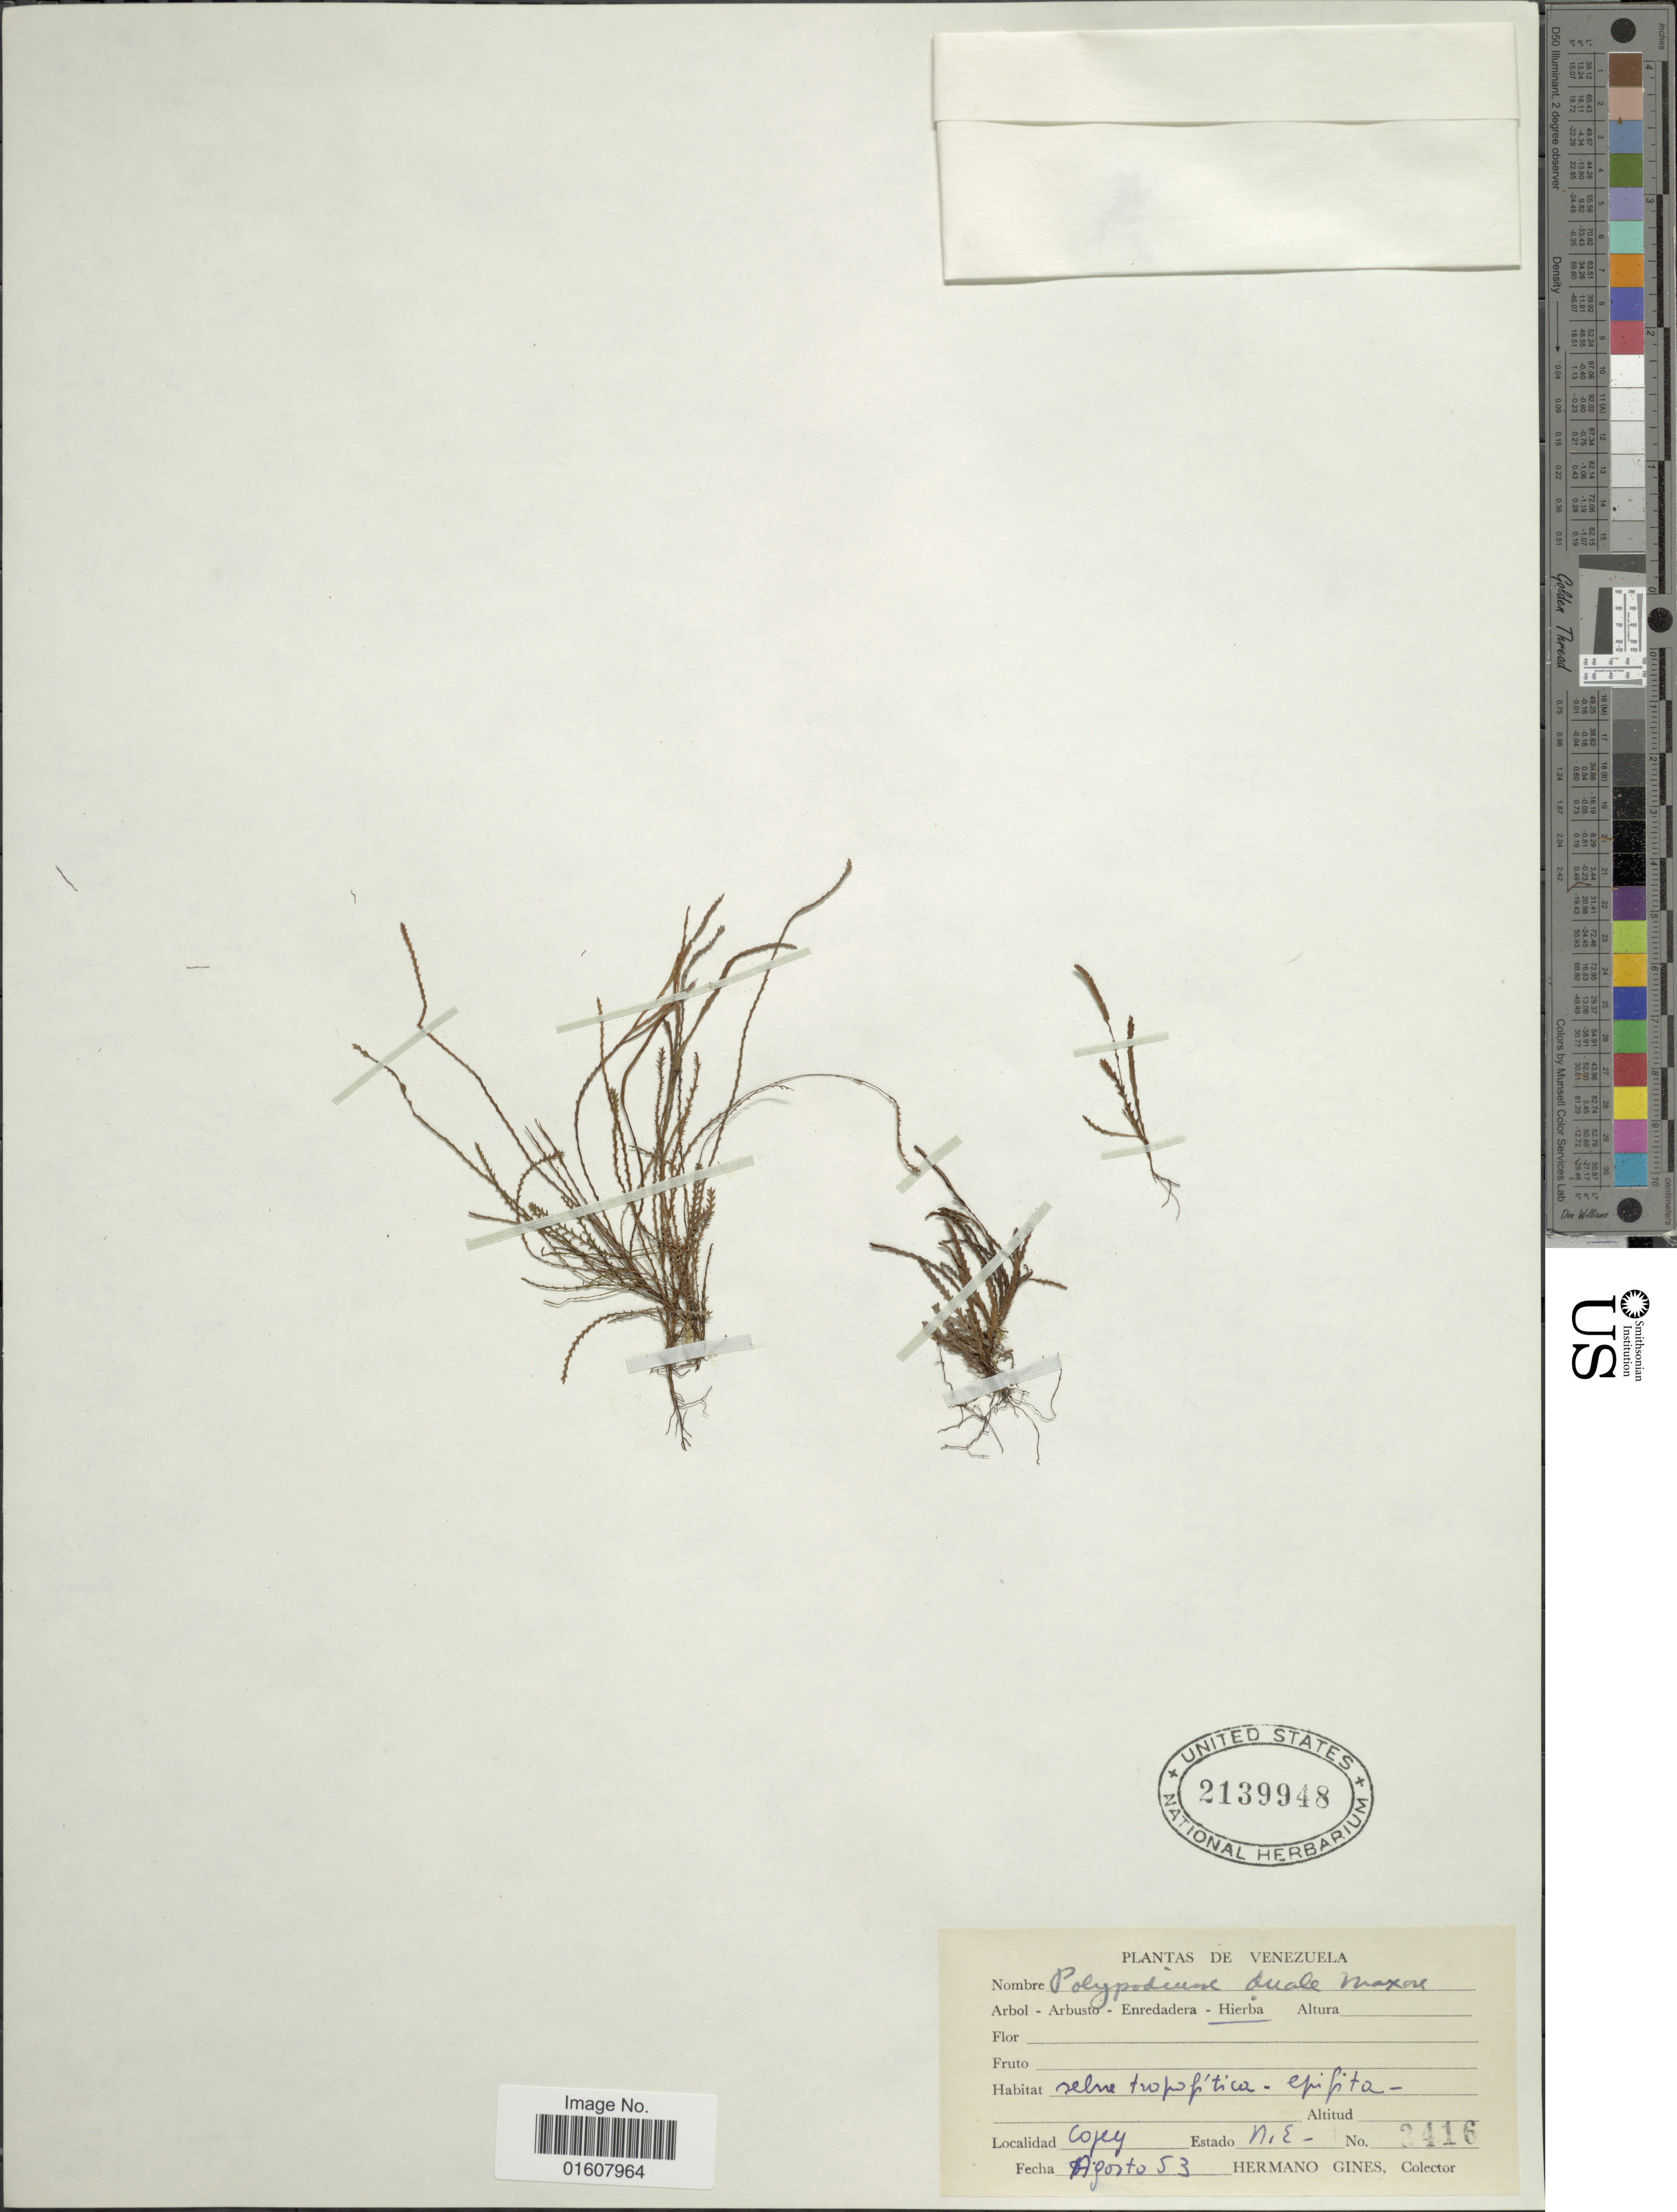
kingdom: Plantae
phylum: Tracheophyta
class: Polypodiopsida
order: Polypodiales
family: Polypodiaceae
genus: Cochlidium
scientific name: Cochlidium serrulatum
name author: (Sw.) L.E. Bishop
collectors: Bro. Gines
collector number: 3416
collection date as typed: Transcribed d/m/y: /8/53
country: Venezuela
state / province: Nueva Esparta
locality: Copei. Estado N. E.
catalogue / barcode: US 2139948